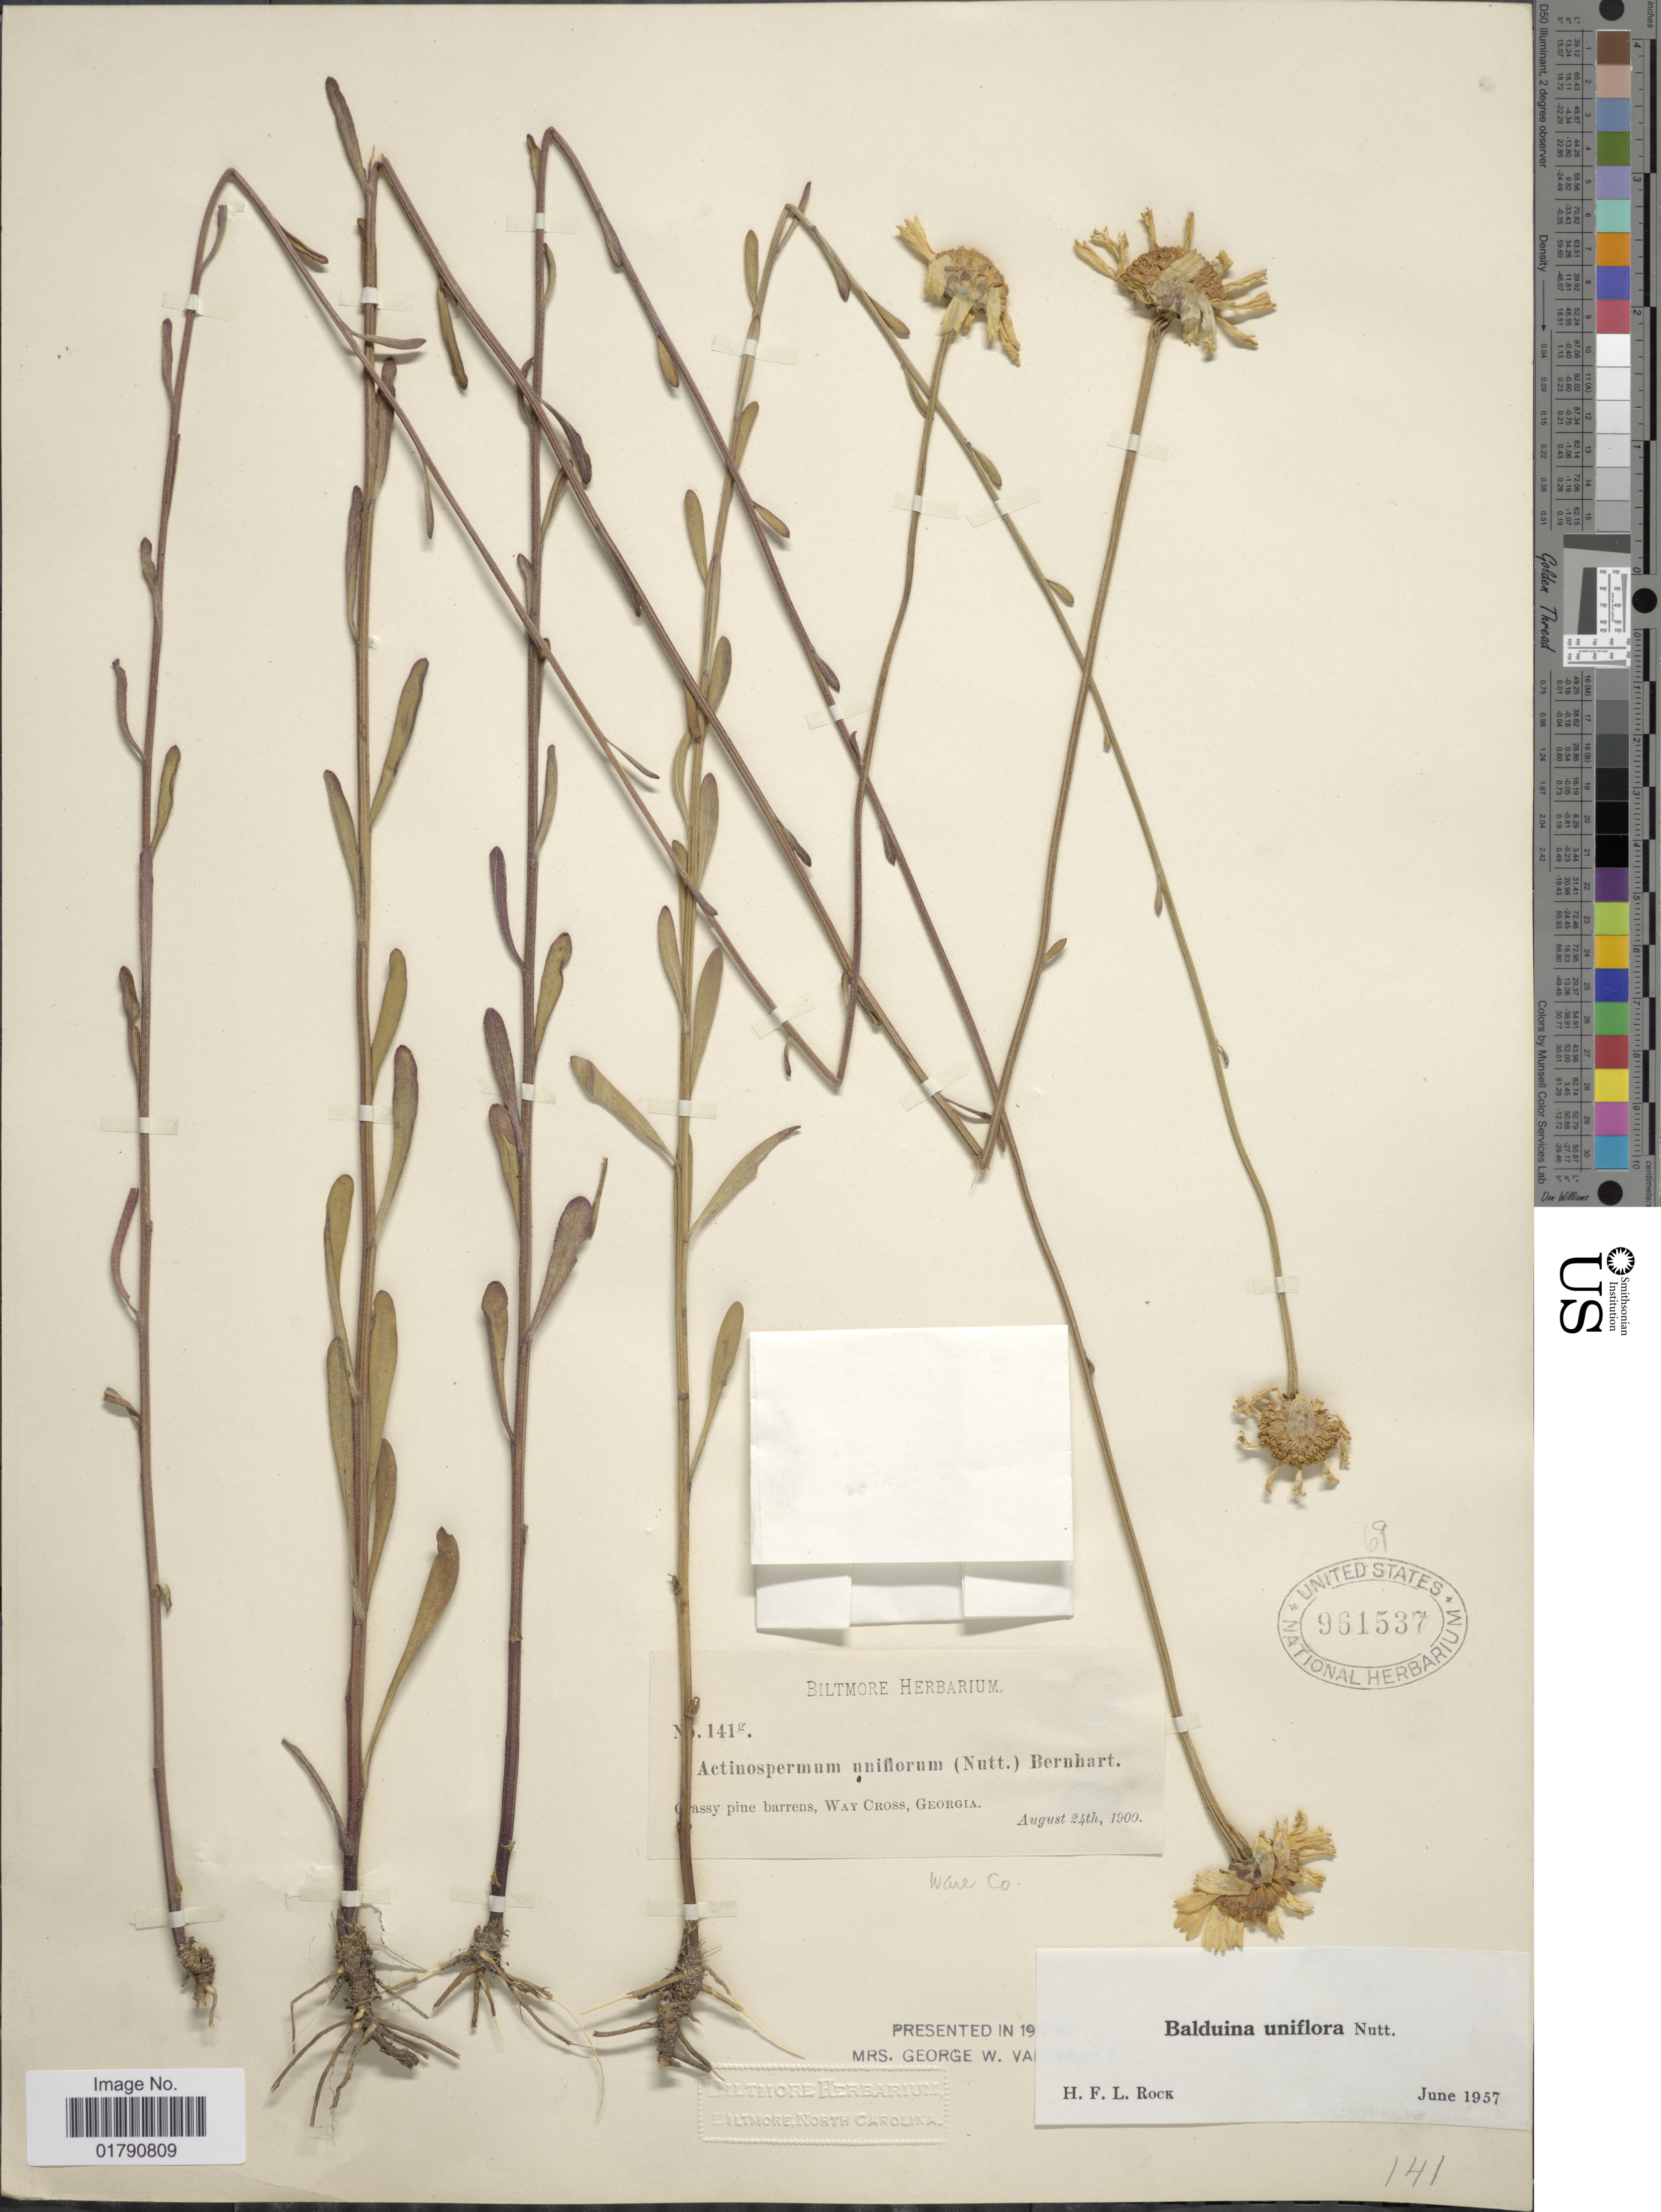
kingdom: Plantae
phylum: Tracheophyta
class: Magnoliopsida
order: Asterales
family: Asteraceae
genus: Balduina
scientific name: Balduina uniflora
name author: Nutt.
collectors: ex herb. Biltmore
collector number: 141g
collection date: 1900-08-24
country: United States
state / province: Georgia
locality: Way Cross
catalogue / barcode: US 961537